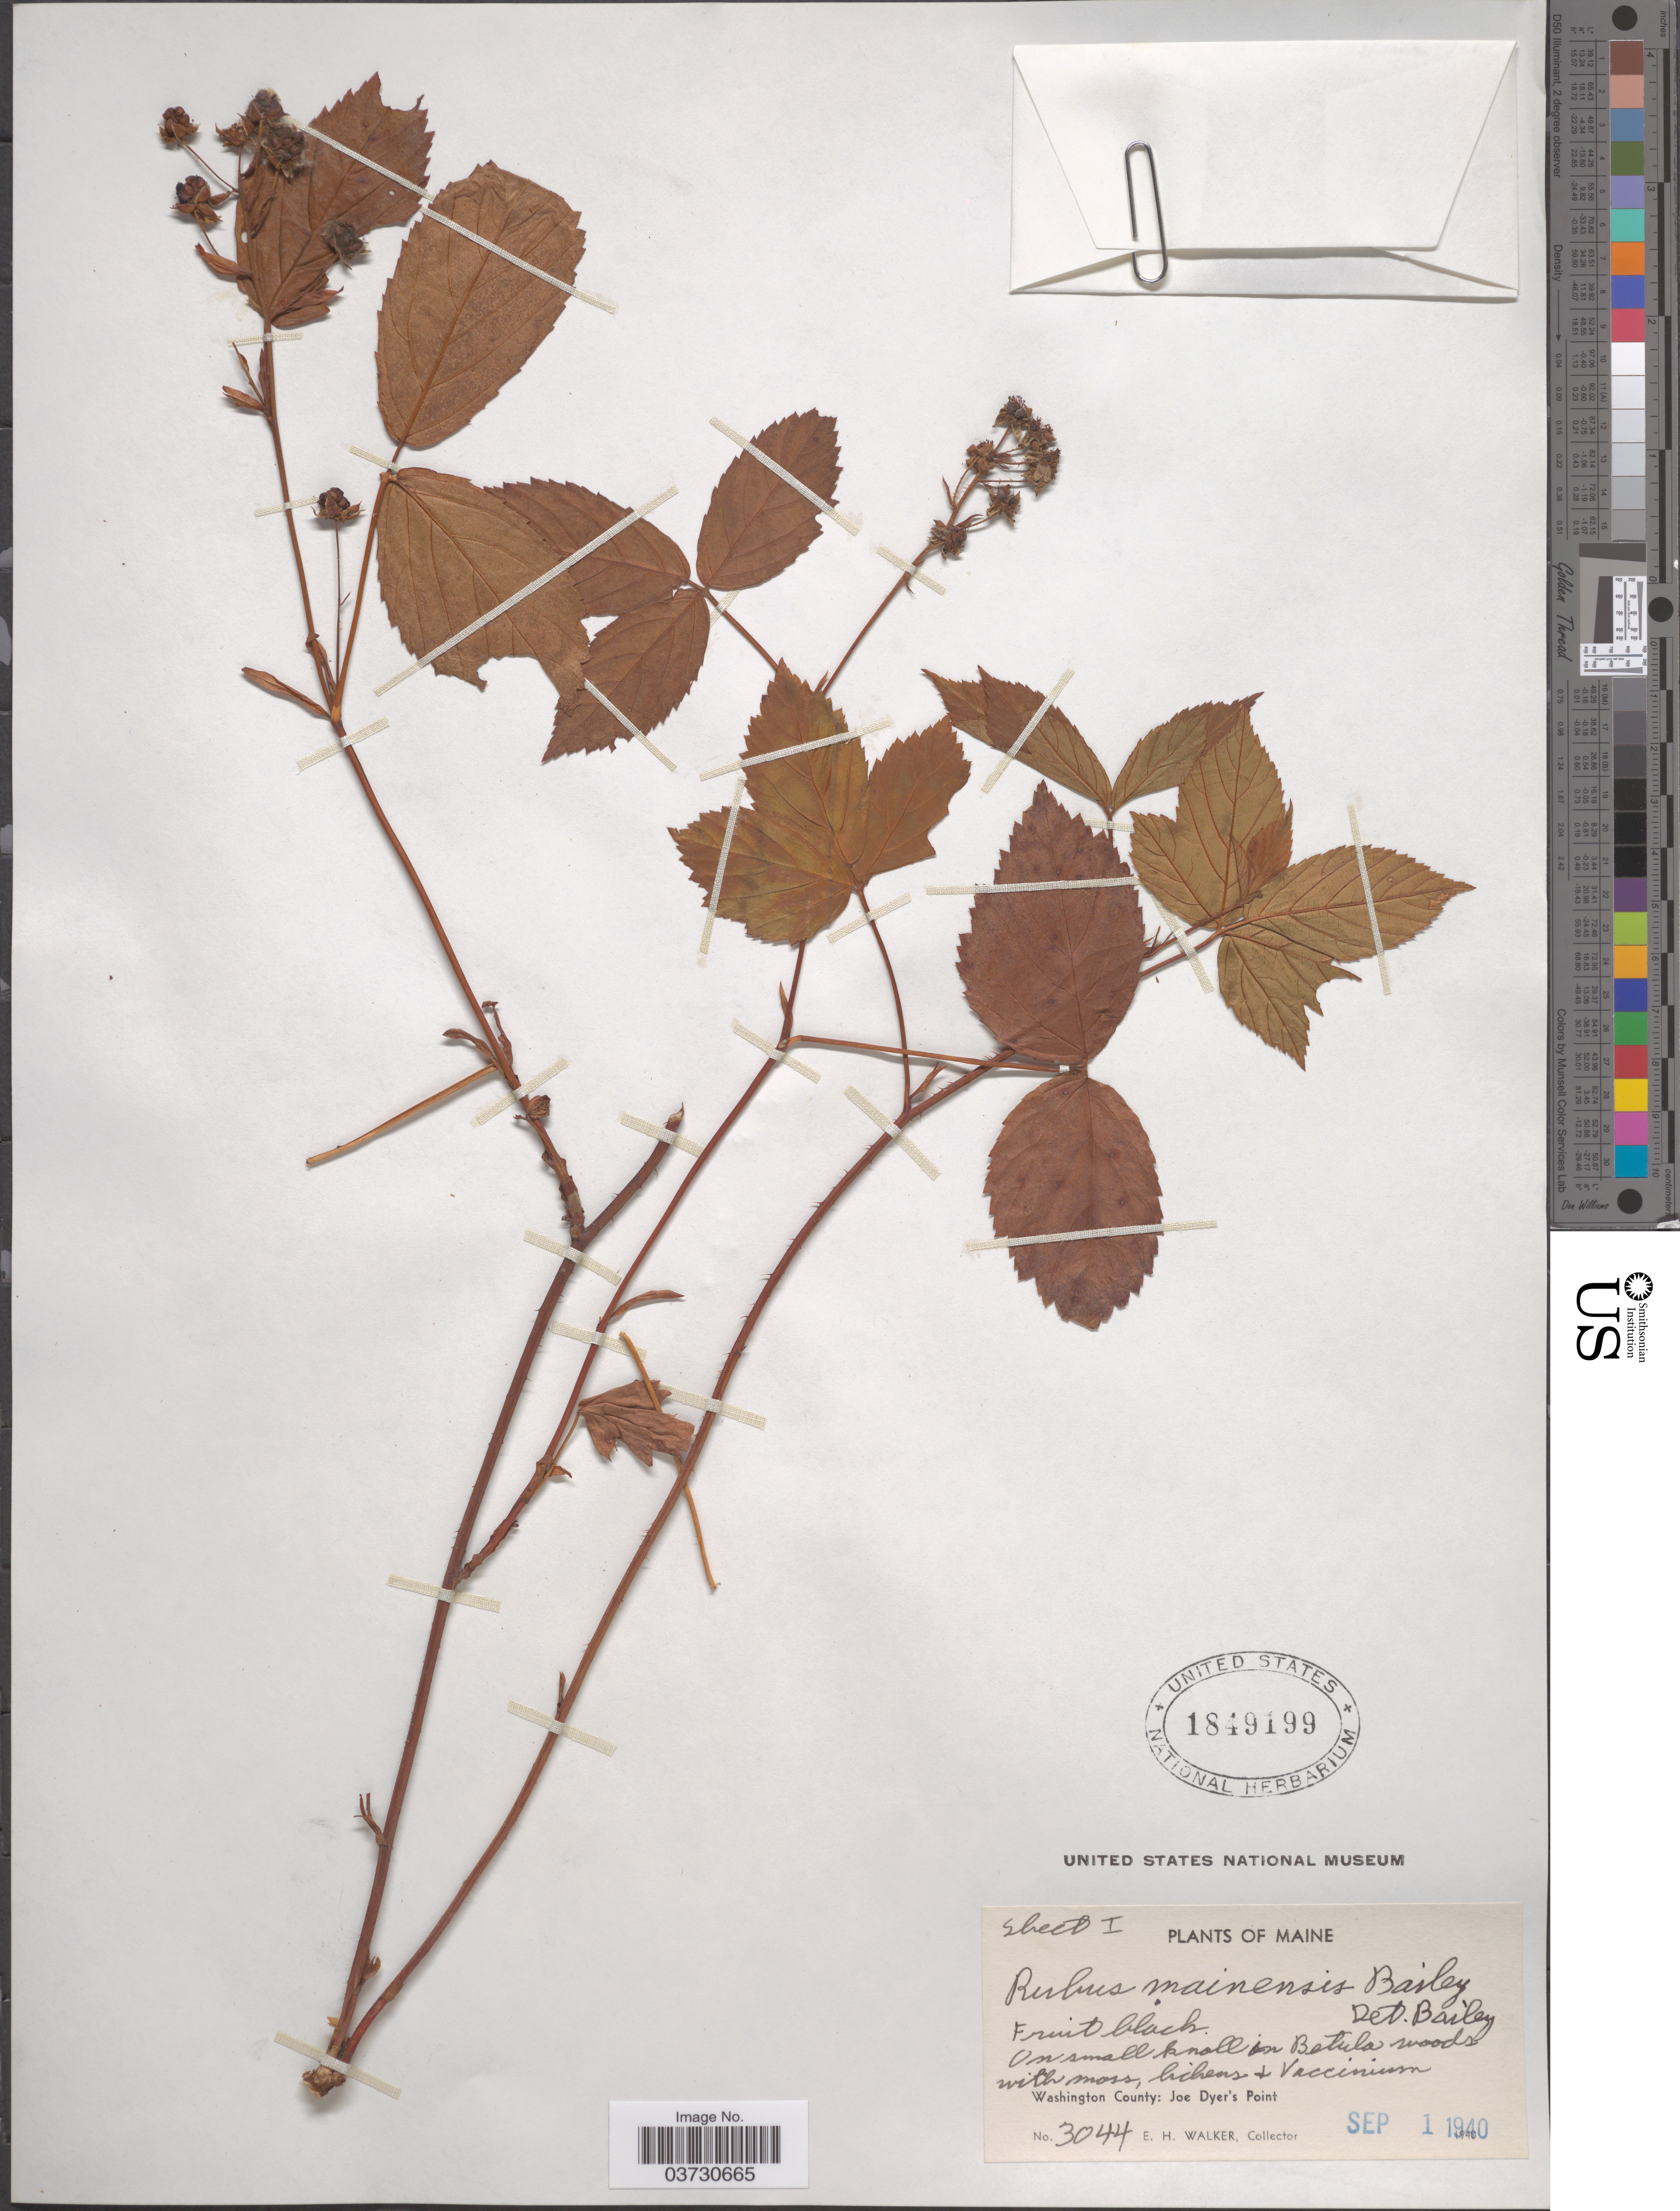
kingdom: Plantae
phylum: Tracheophyta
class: Magnoliopsida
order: Rosales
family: Rosaceae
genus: Rubus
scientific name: Rubus mainensis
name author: L.H. Bailey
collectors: E. H. Walker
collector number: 3044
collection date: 1940-09-01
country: United States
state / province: Maine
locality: Washington County: Joe Dyer's Point.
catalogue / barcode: US 1849199